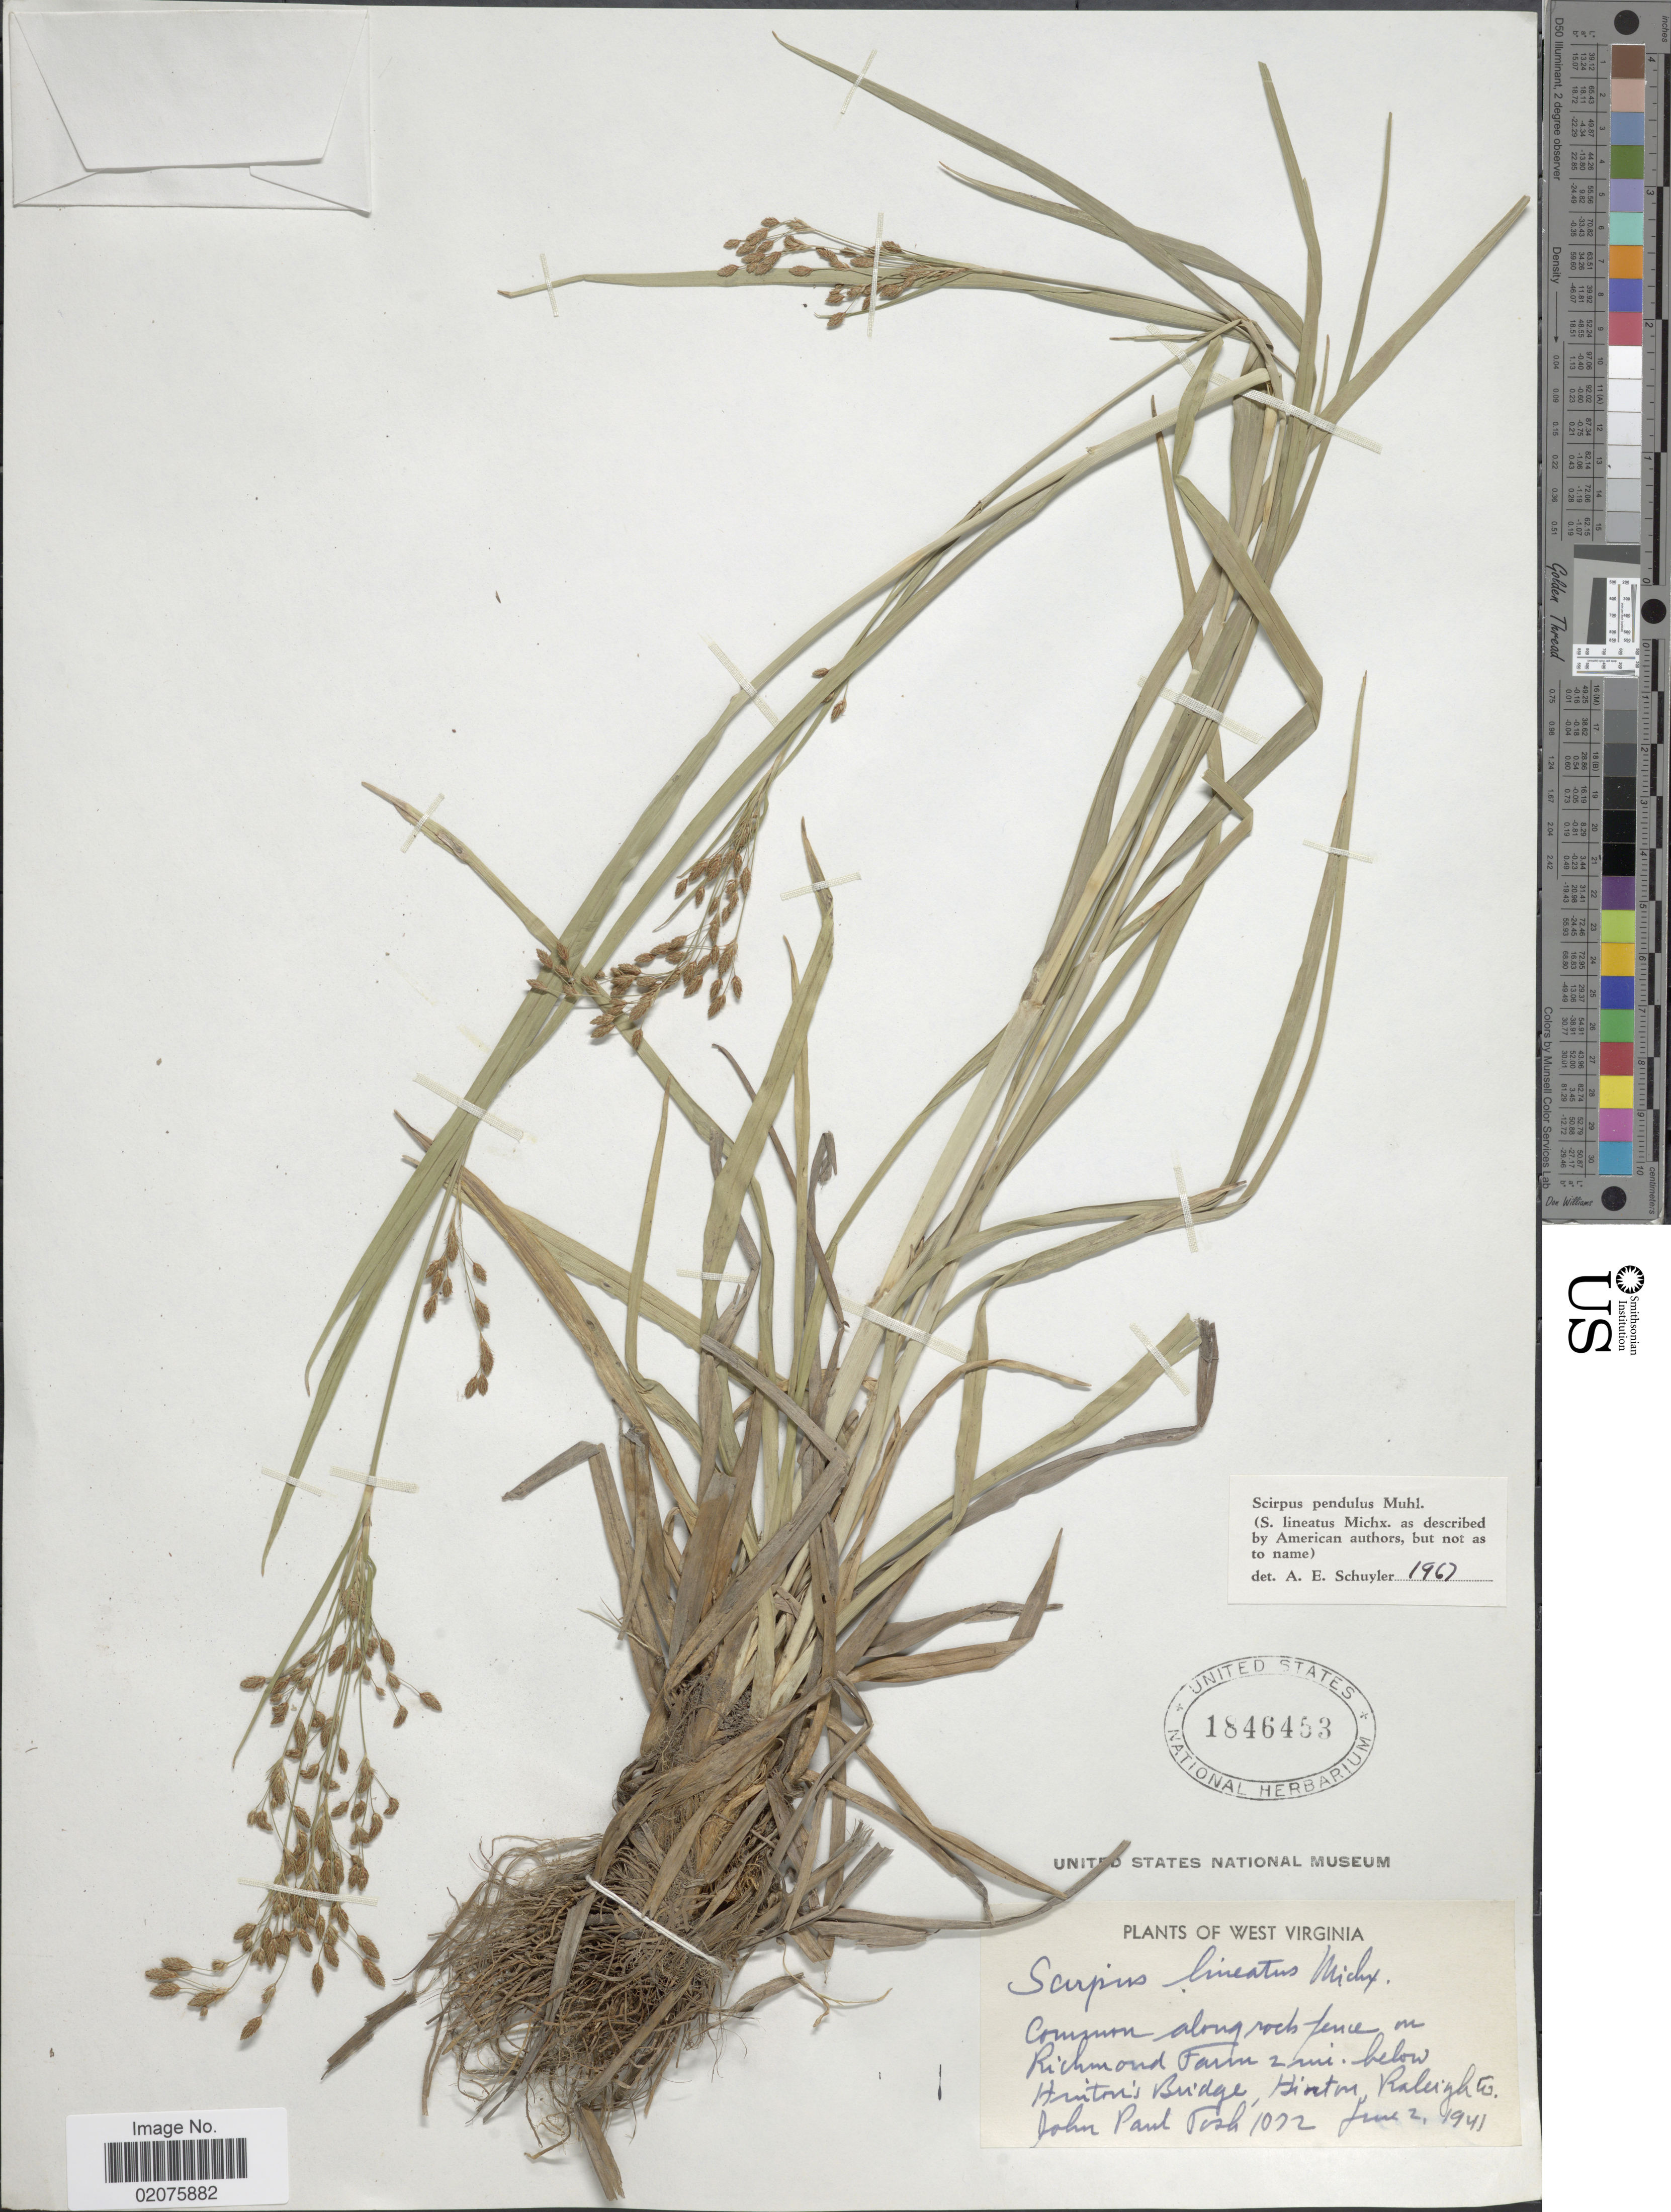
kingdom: Plantae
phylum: Tracheophyta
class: Liliopsida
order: Poales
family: Cyperaceae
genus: Scirpus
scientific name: Scirpus pendulus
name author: Muhl.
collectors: J. Tosh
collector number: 1072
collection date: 1941-06-02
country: United States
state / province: West Virginia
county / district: Raleigh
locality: Along rock fence on Richmond Farm 2 mi. below Hinton's Bridge, Hinton.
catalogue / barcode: US 1846453